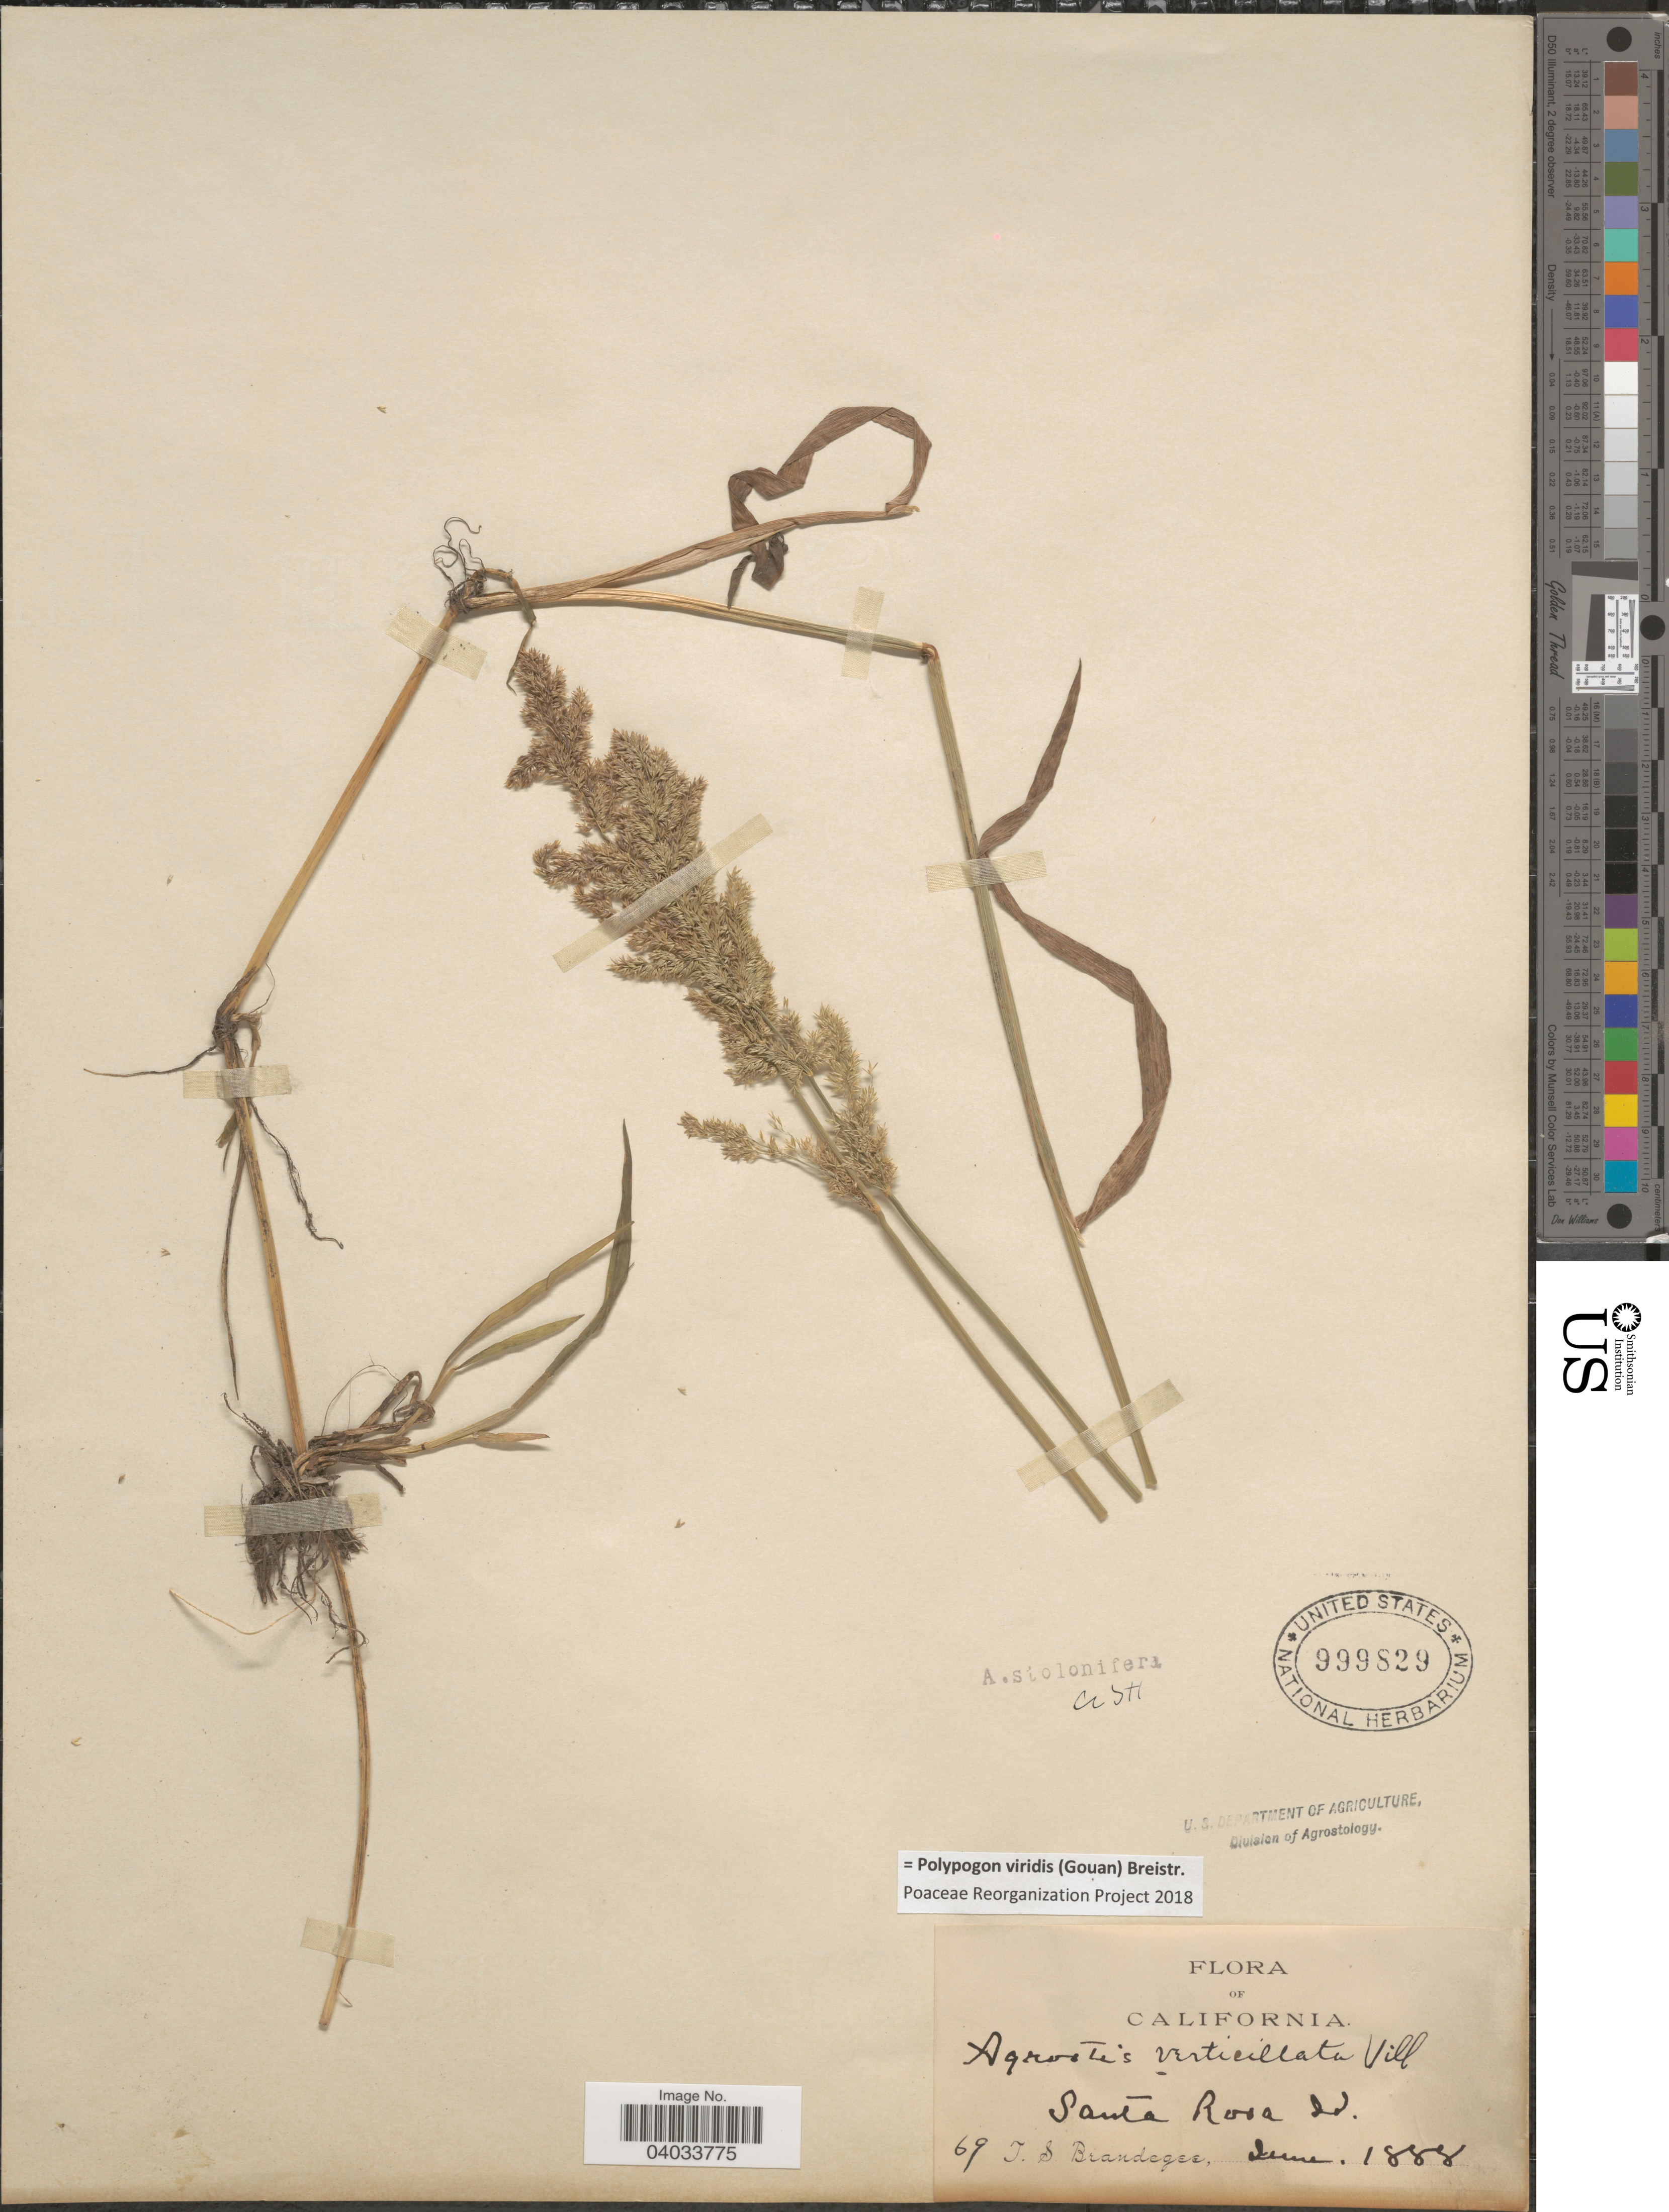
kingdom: Plantae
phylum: Tracheophyta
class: Liliopsida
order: Poales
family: Poaceae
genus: Polypogon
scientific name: Polypogon viridis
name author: (Gouan) Breistroffer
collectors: J. S. Brandegee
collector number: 69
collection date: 1888-06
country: United States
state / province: California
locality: Santa Rosa Id.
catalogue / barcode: US 999829